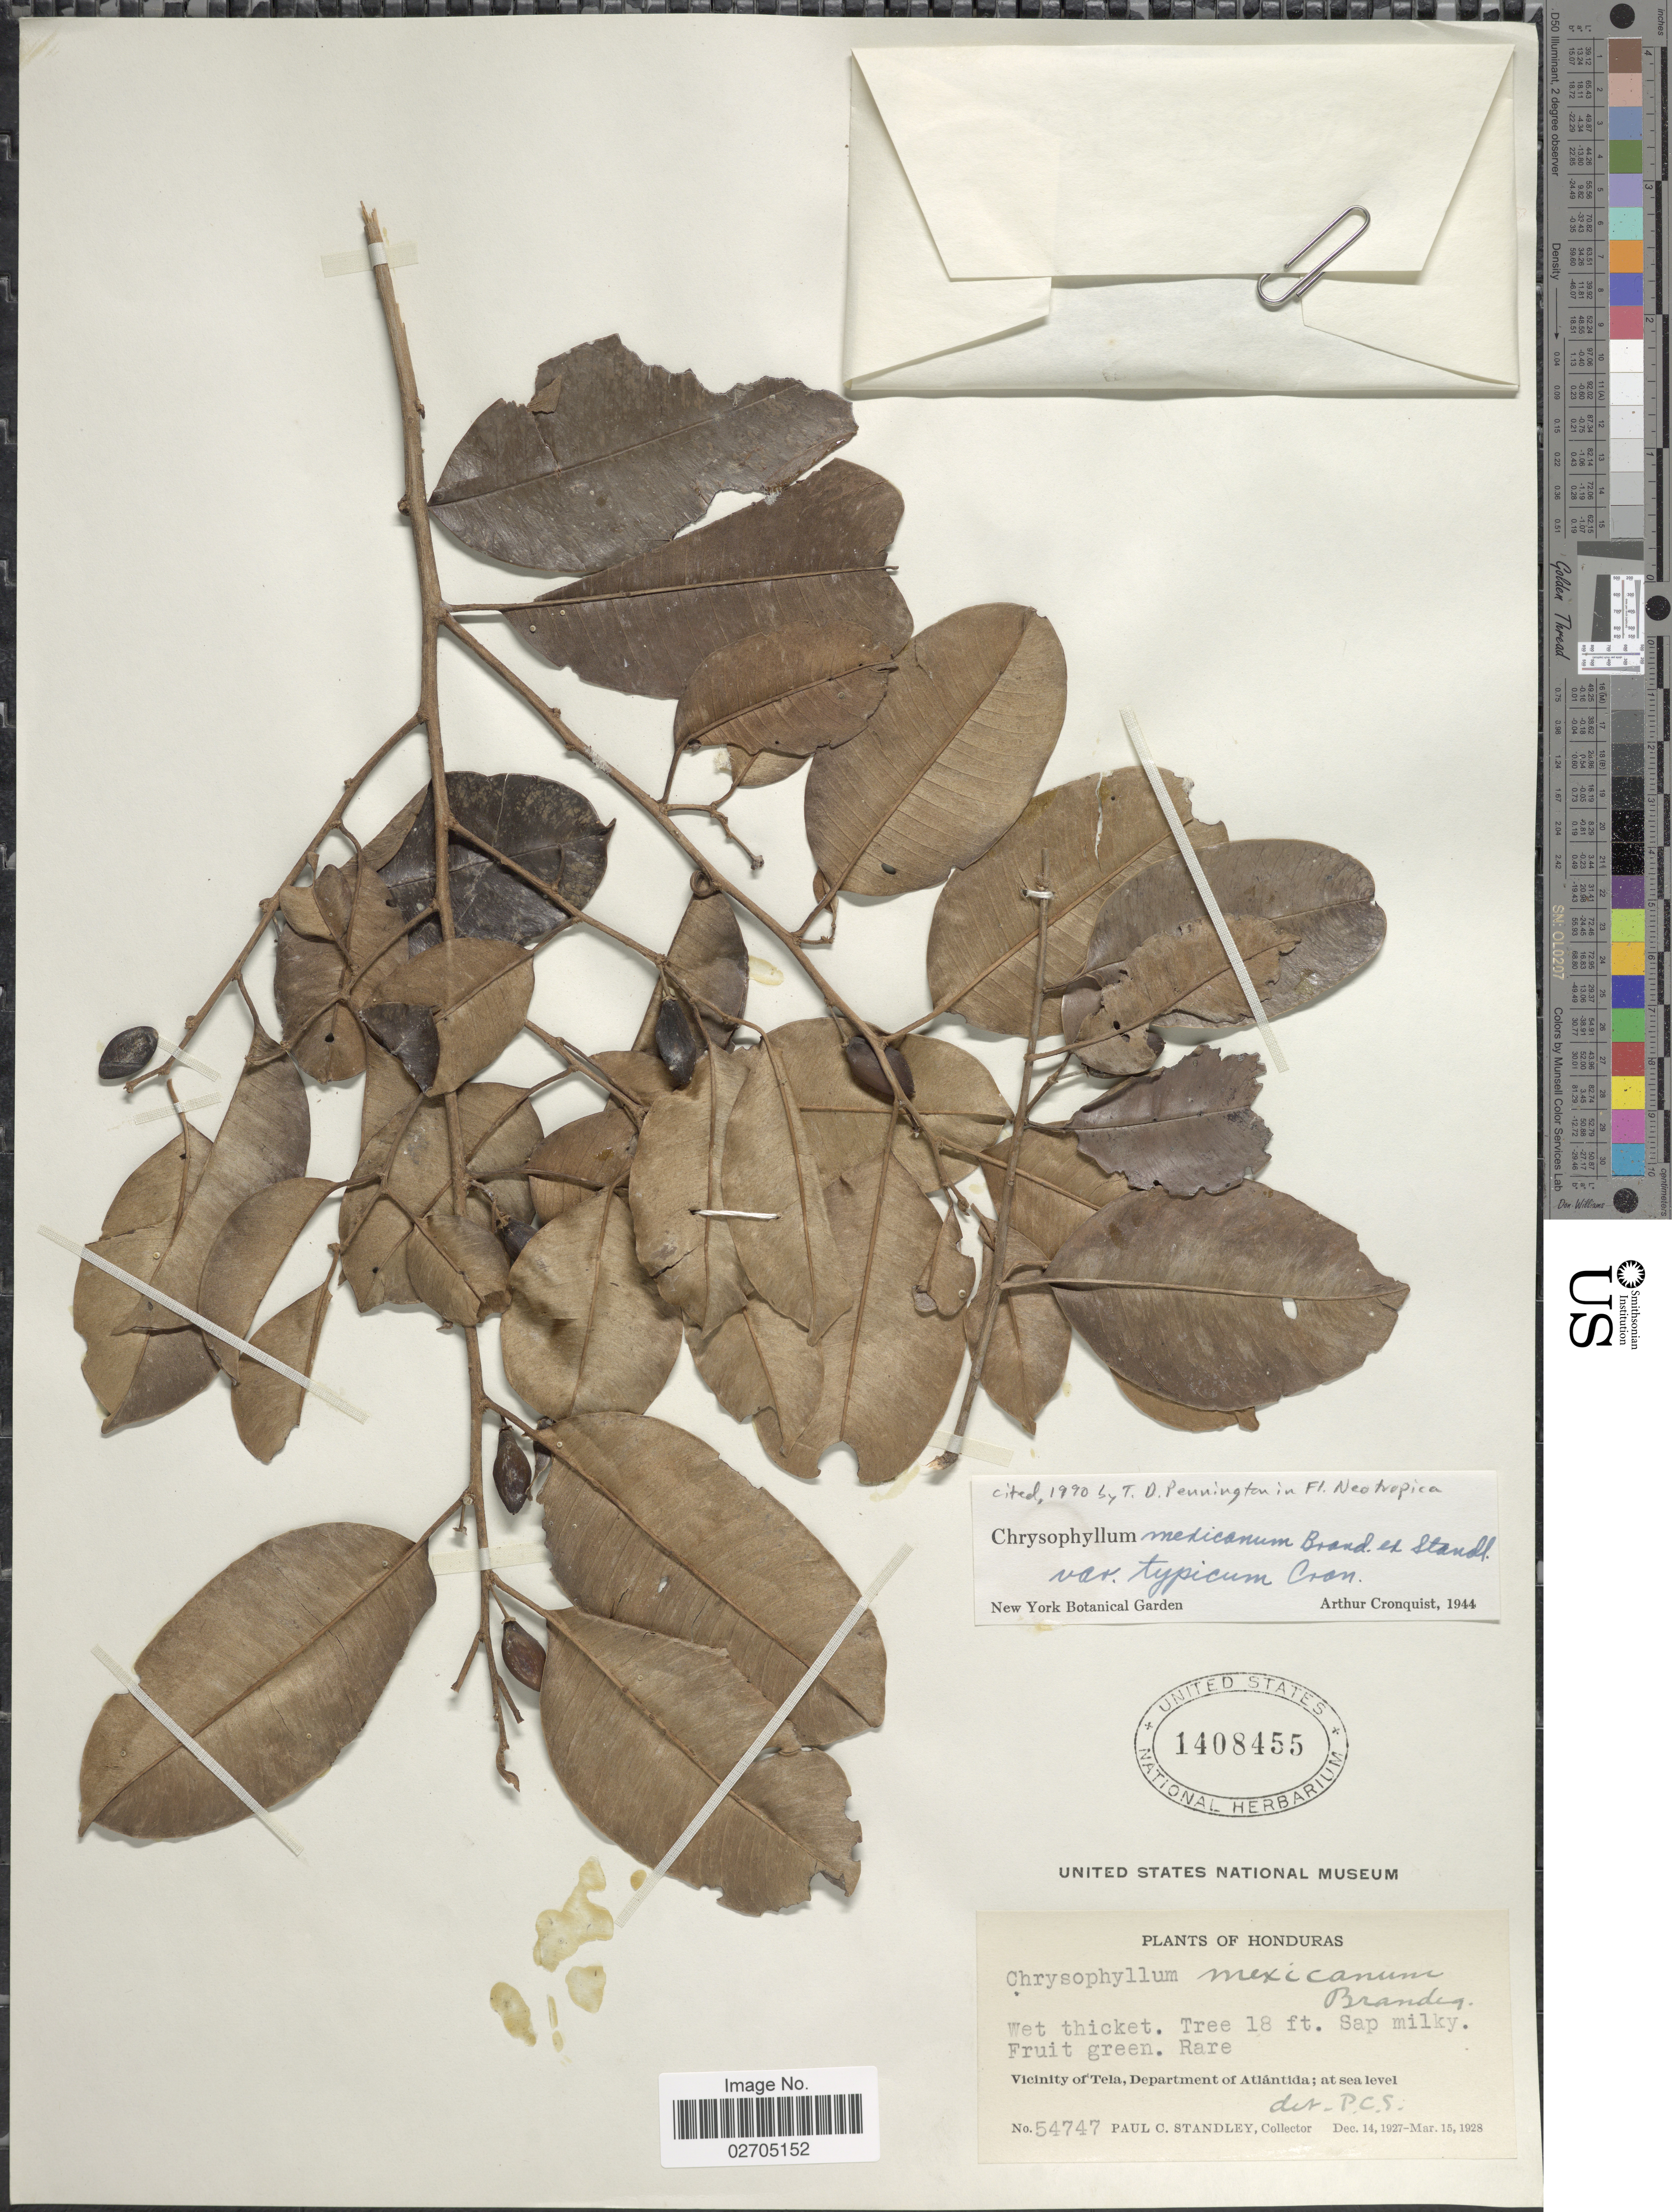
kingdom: Plantae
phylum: Tracheophyta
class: Magnoliopsida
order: Ericales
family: Sapotaceae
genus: Chrysophyllum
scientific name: Chrysophyllum mexicanum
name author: Brandegee ex Standl.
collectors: P. C. Standley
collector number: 54747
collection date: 1927-12-14/1928-03-15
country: Honduras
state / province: Atlántida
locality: Vicinity of Tela.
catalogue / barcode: US 1408455